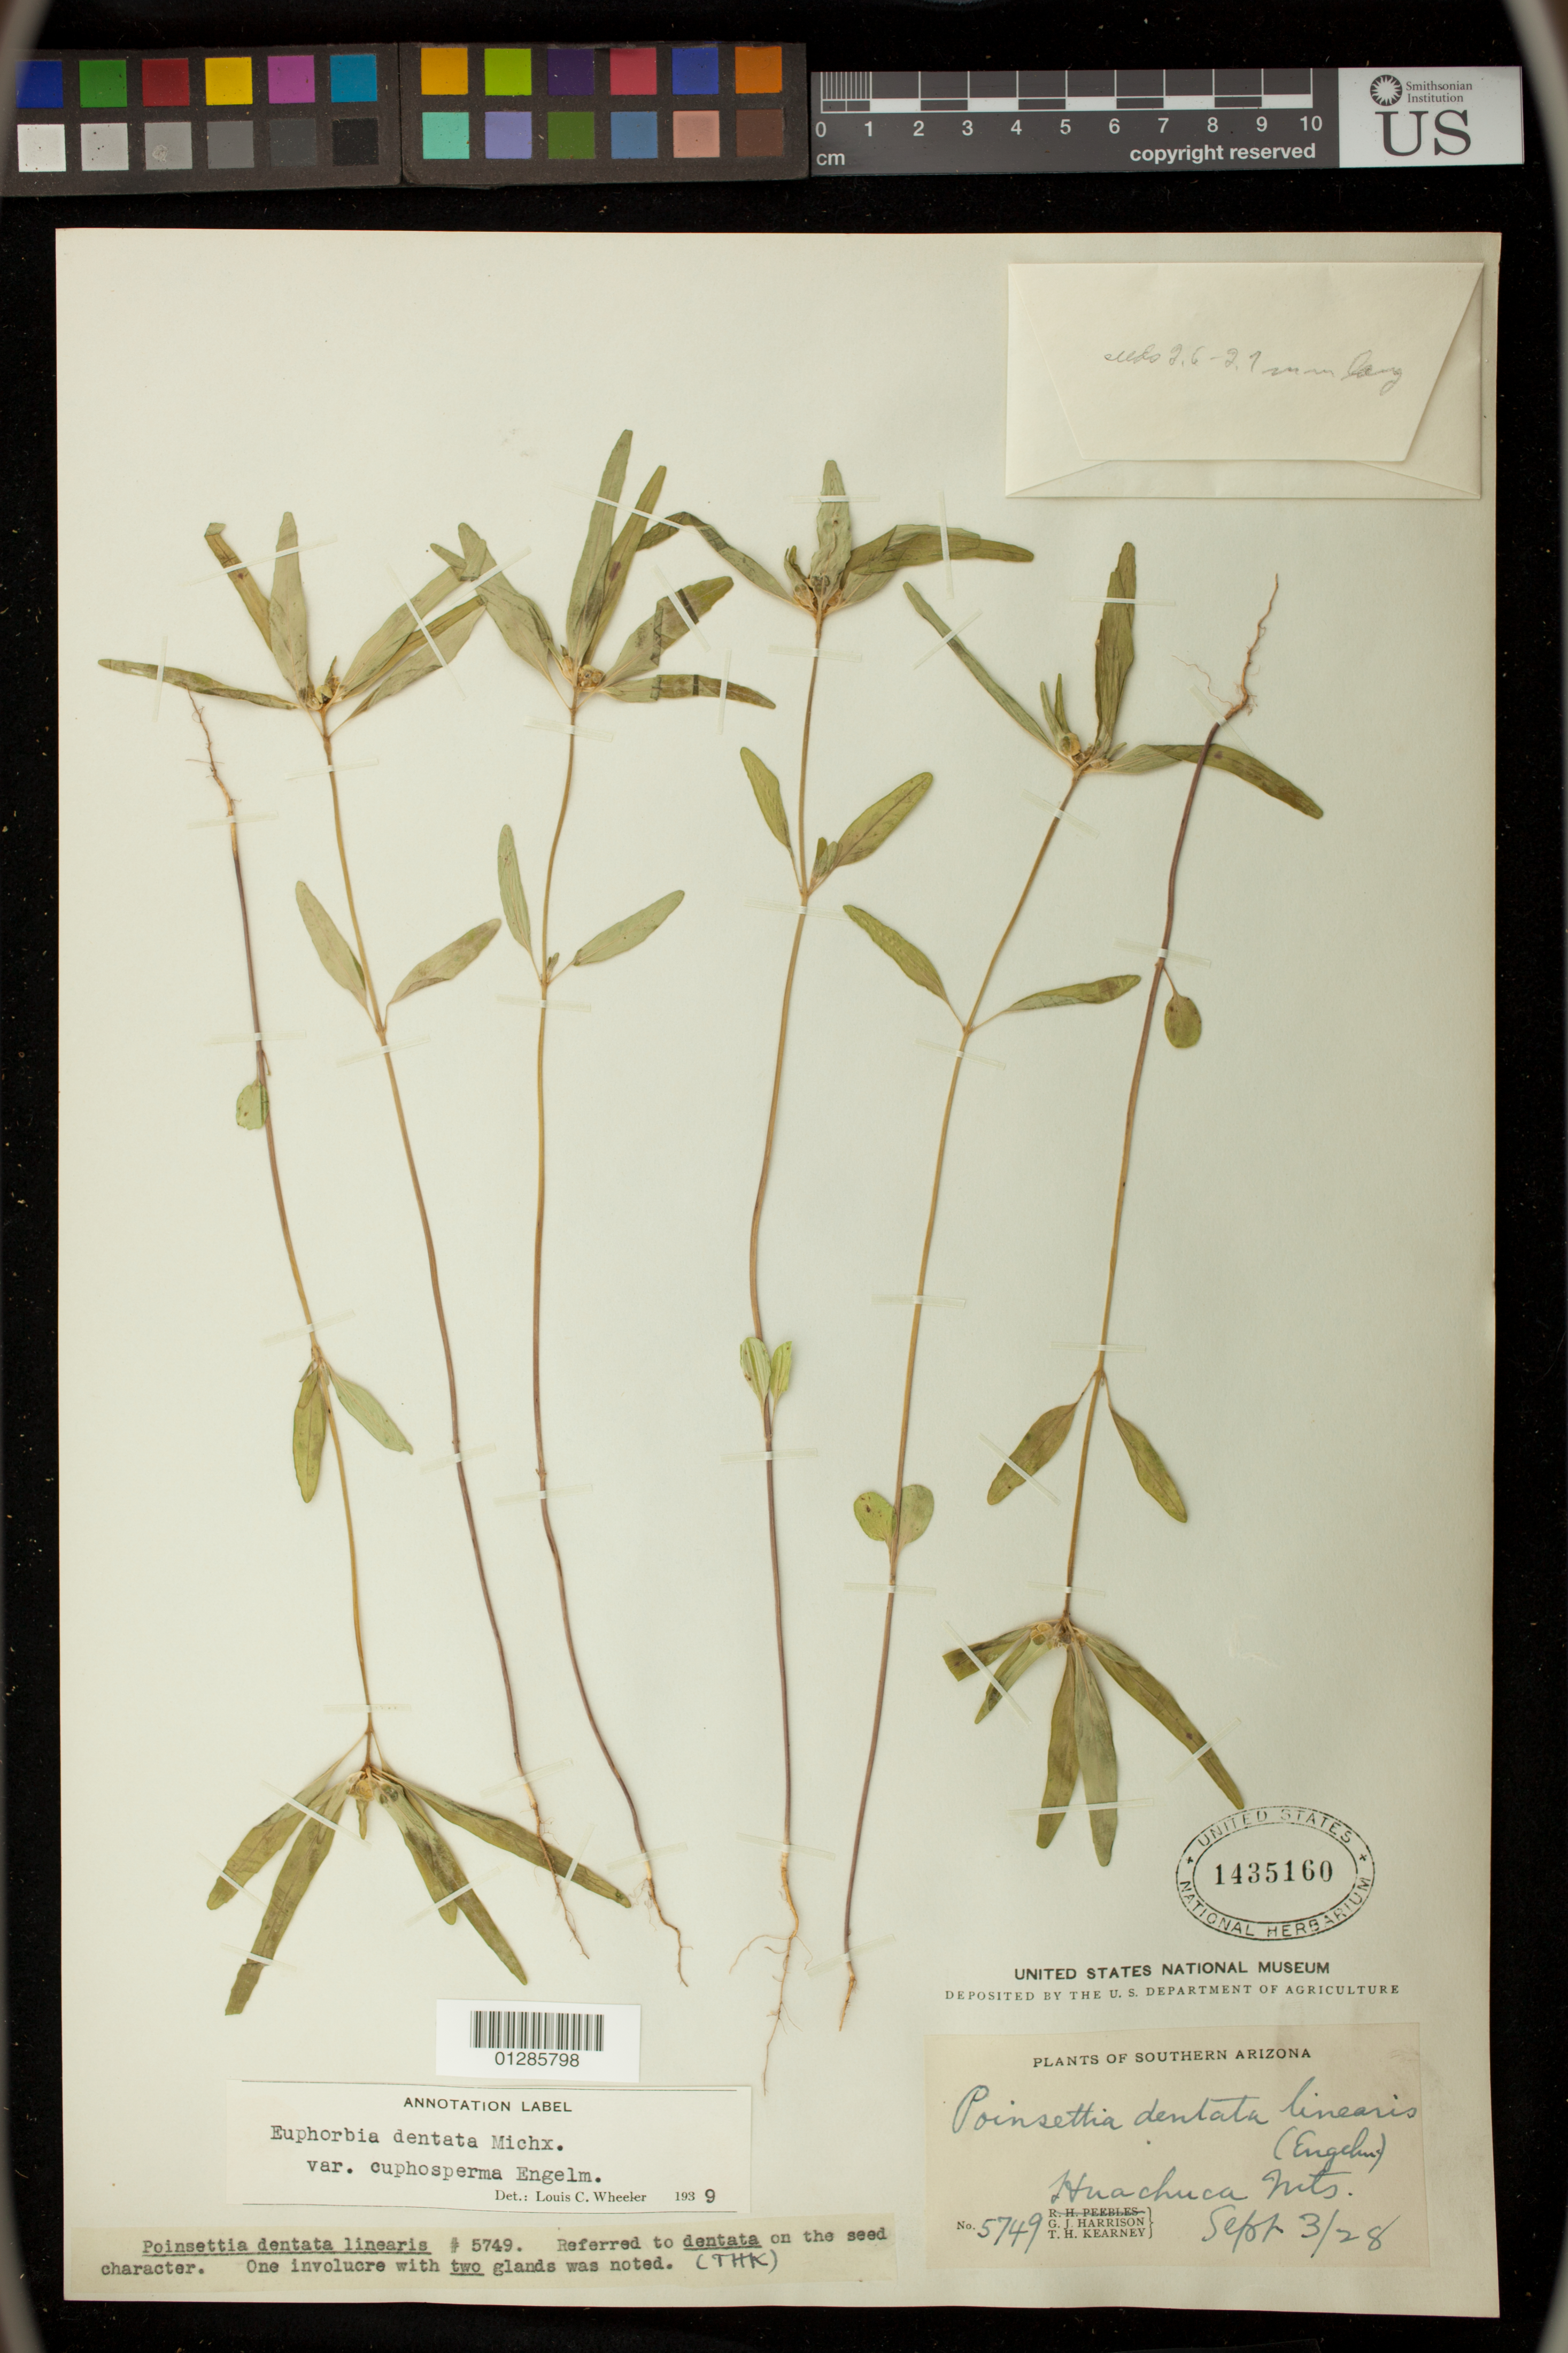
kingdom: Plantae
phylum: Tracheophyta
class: Magnoliopsida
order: Malpighiales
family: Euphorbiaceae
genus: Euphorbia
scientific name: Euphorbia dentata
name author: Michx.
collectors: G. J. Harrison & T. H. Kearney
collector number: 5749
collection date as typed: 03 Sep 1928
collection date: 1928-09-03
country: United States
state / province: Arizona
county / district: Cochise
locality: Huachuca Mts.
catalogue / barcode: US 1435160